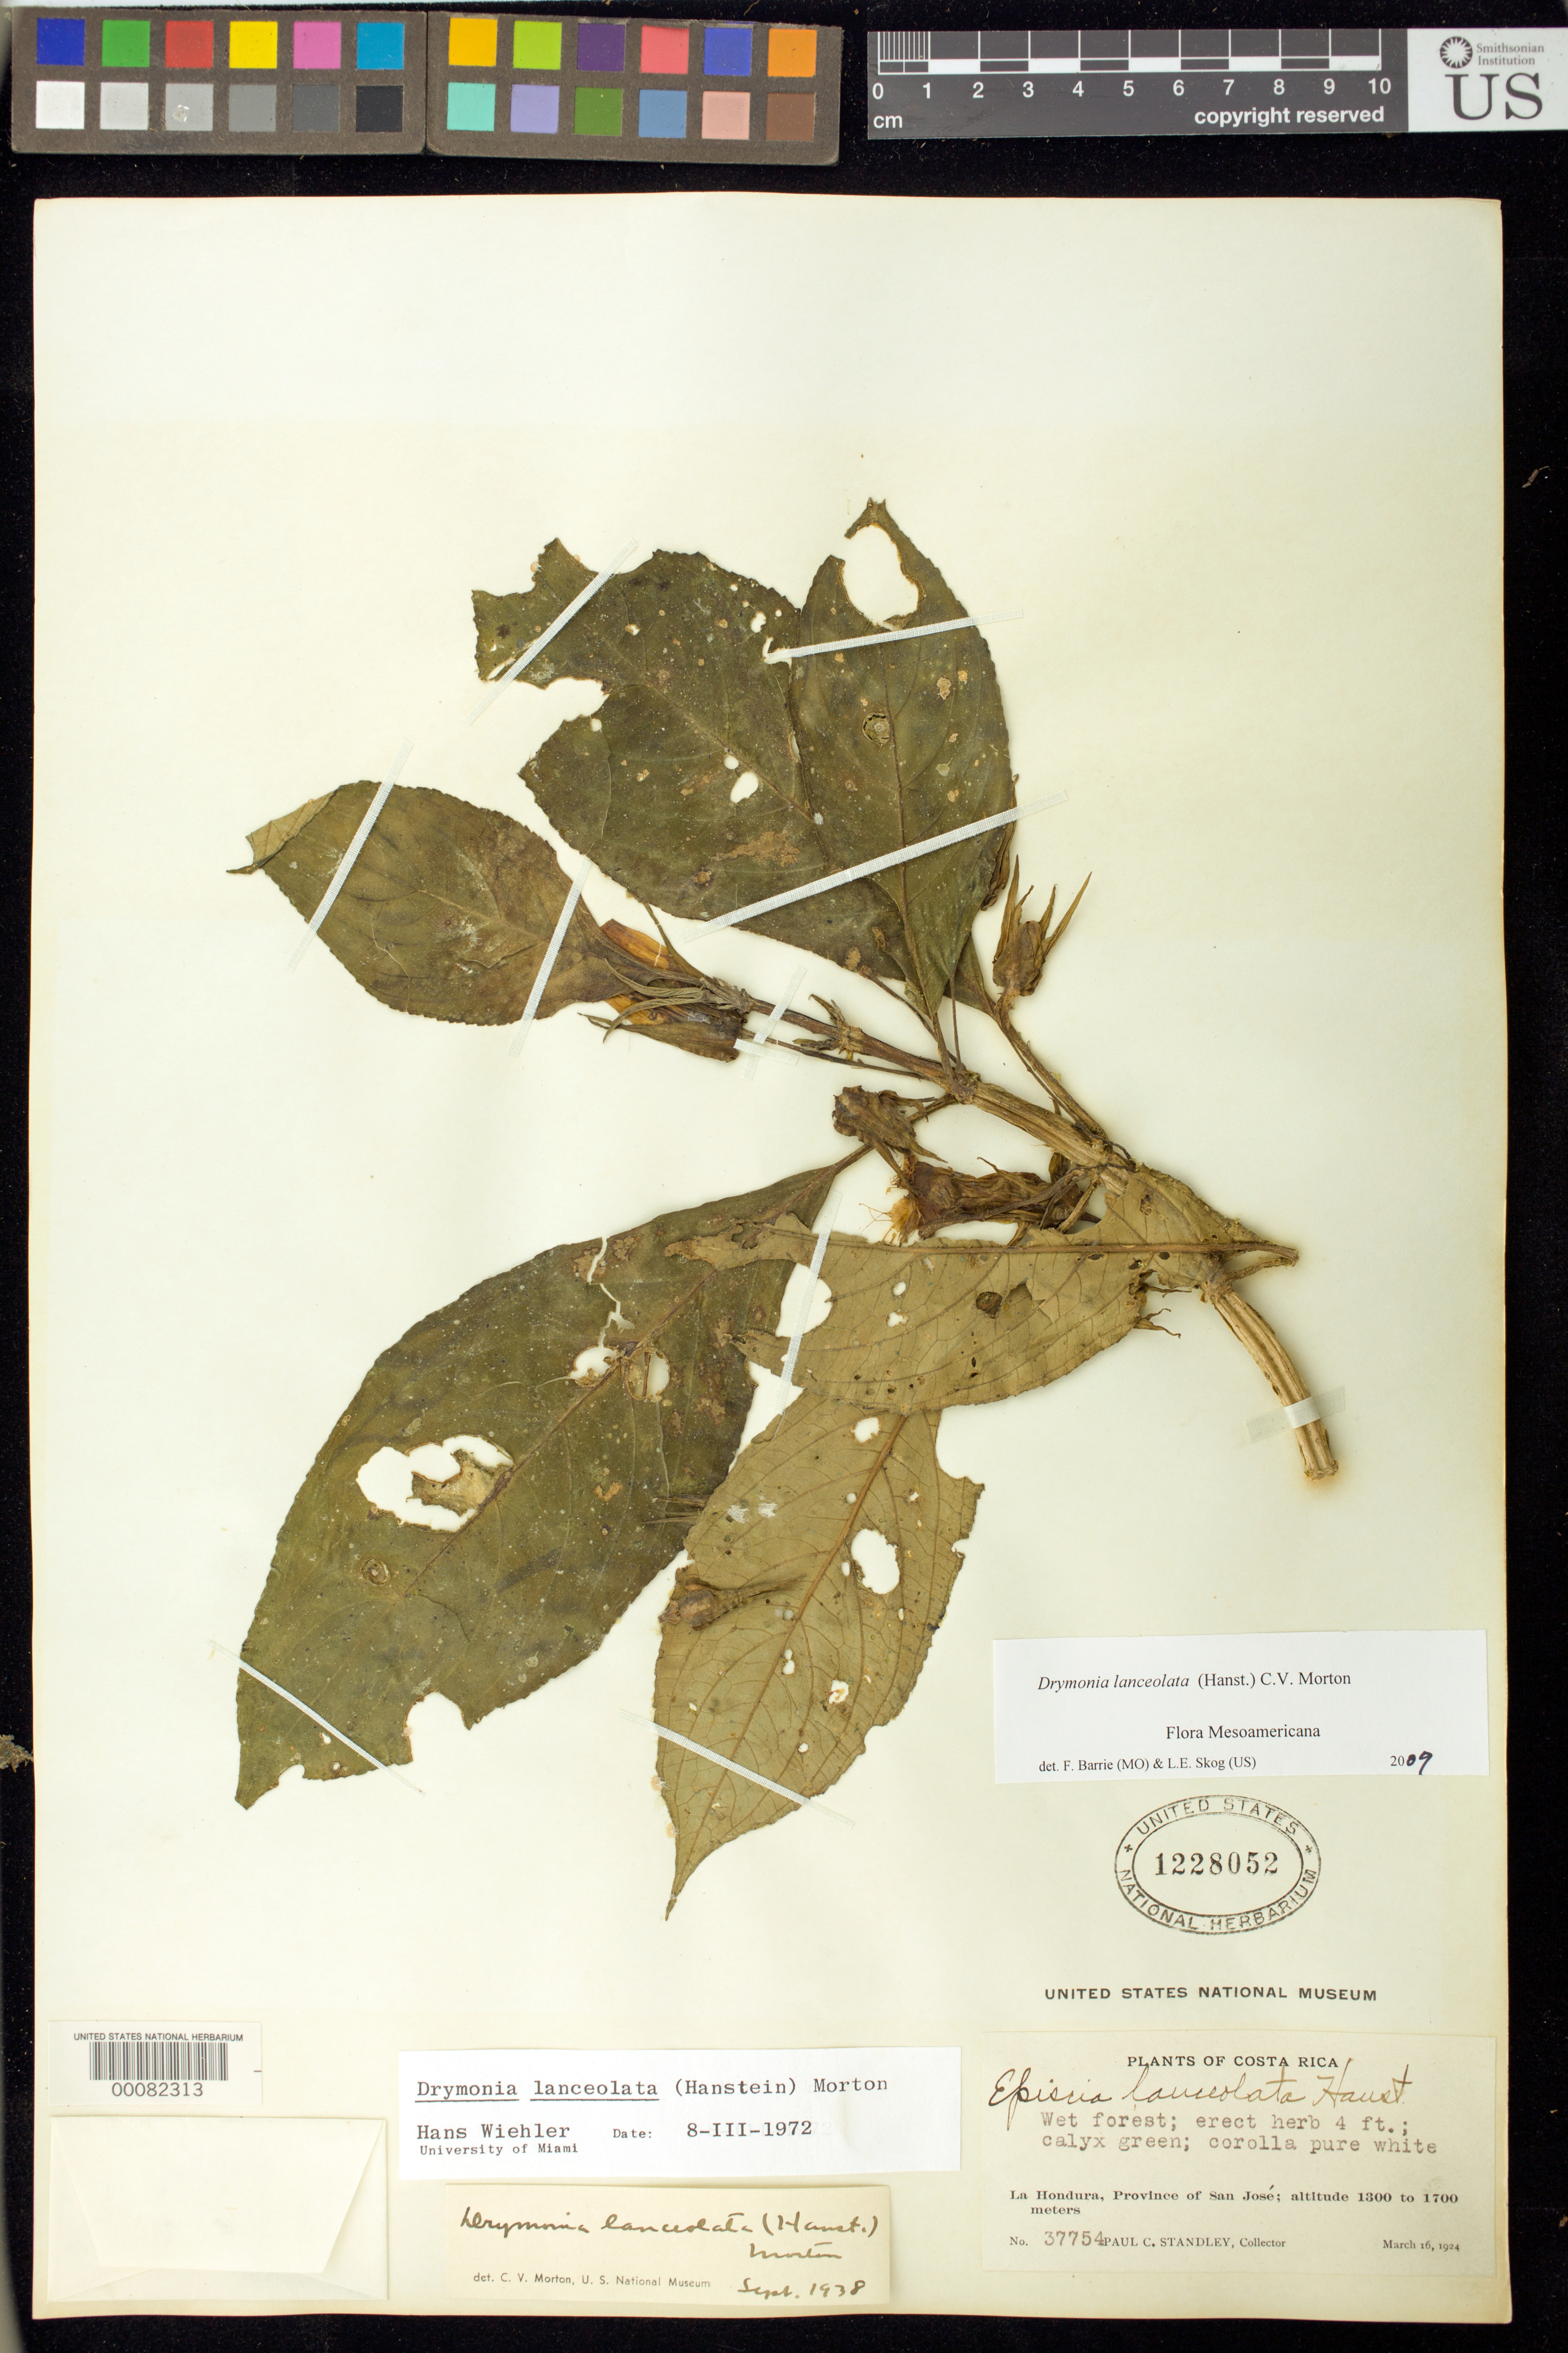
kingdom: Plantae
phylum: Tracheophyta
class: Magnoliopsida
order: Lamiales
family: Gesneriaceae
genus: Drymonia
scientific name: Drymonia lanceolata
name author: (Hanst.) C.V. Morton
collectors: P. C. Standley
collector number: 37754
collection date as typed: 16 Mar 1924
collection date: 1924-03-16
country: Costa Rica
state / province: San José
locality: La Hondura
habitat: Wet forest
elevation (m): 1300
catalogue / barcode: US 1228052